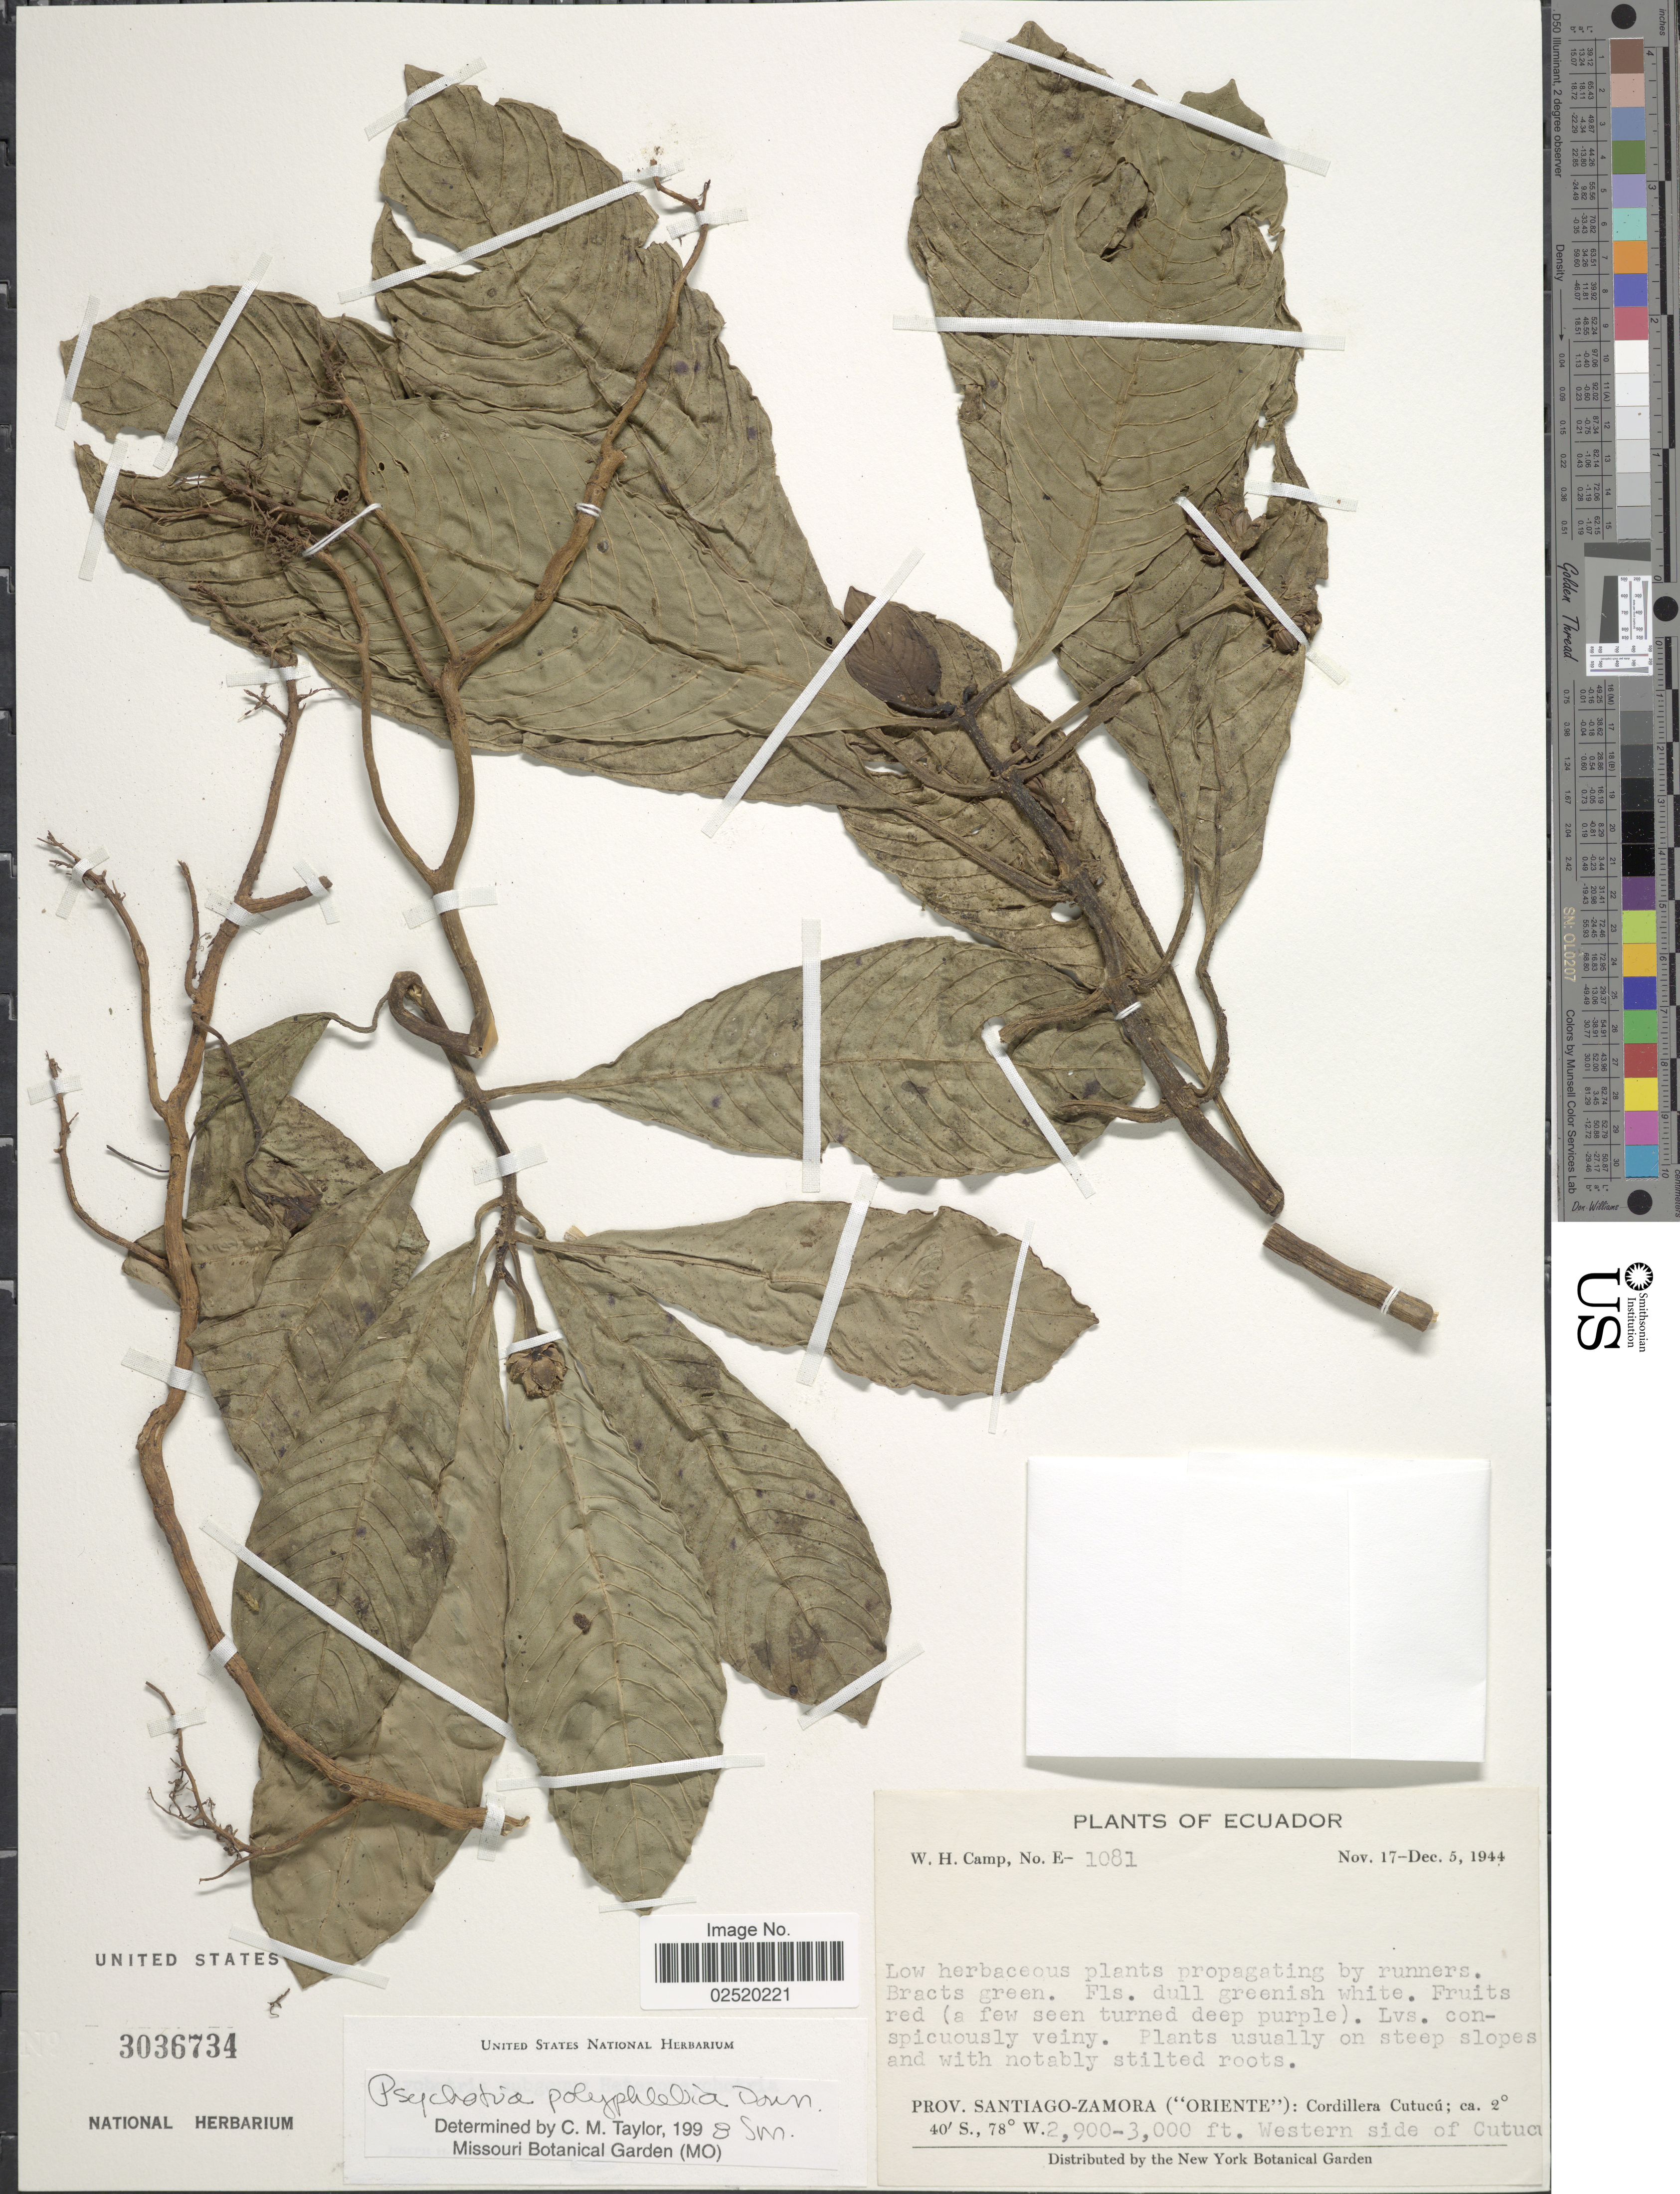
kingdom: Plantae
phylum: Tracheophyta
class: Magnoliopsida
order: Gentianales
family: Rubiaceae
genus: Psychotria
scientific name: Psychotria polyphlebia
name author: Donn. Sm.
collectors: W. H. Camp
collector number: E-1081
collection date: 1944-11-17/1944-12-05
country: Ecuador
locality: Prov. Santiago-Zamora ("Oriente"): Cordillera Cutucu, Western side of Cutucu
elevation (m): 884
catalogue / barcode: US 3036734